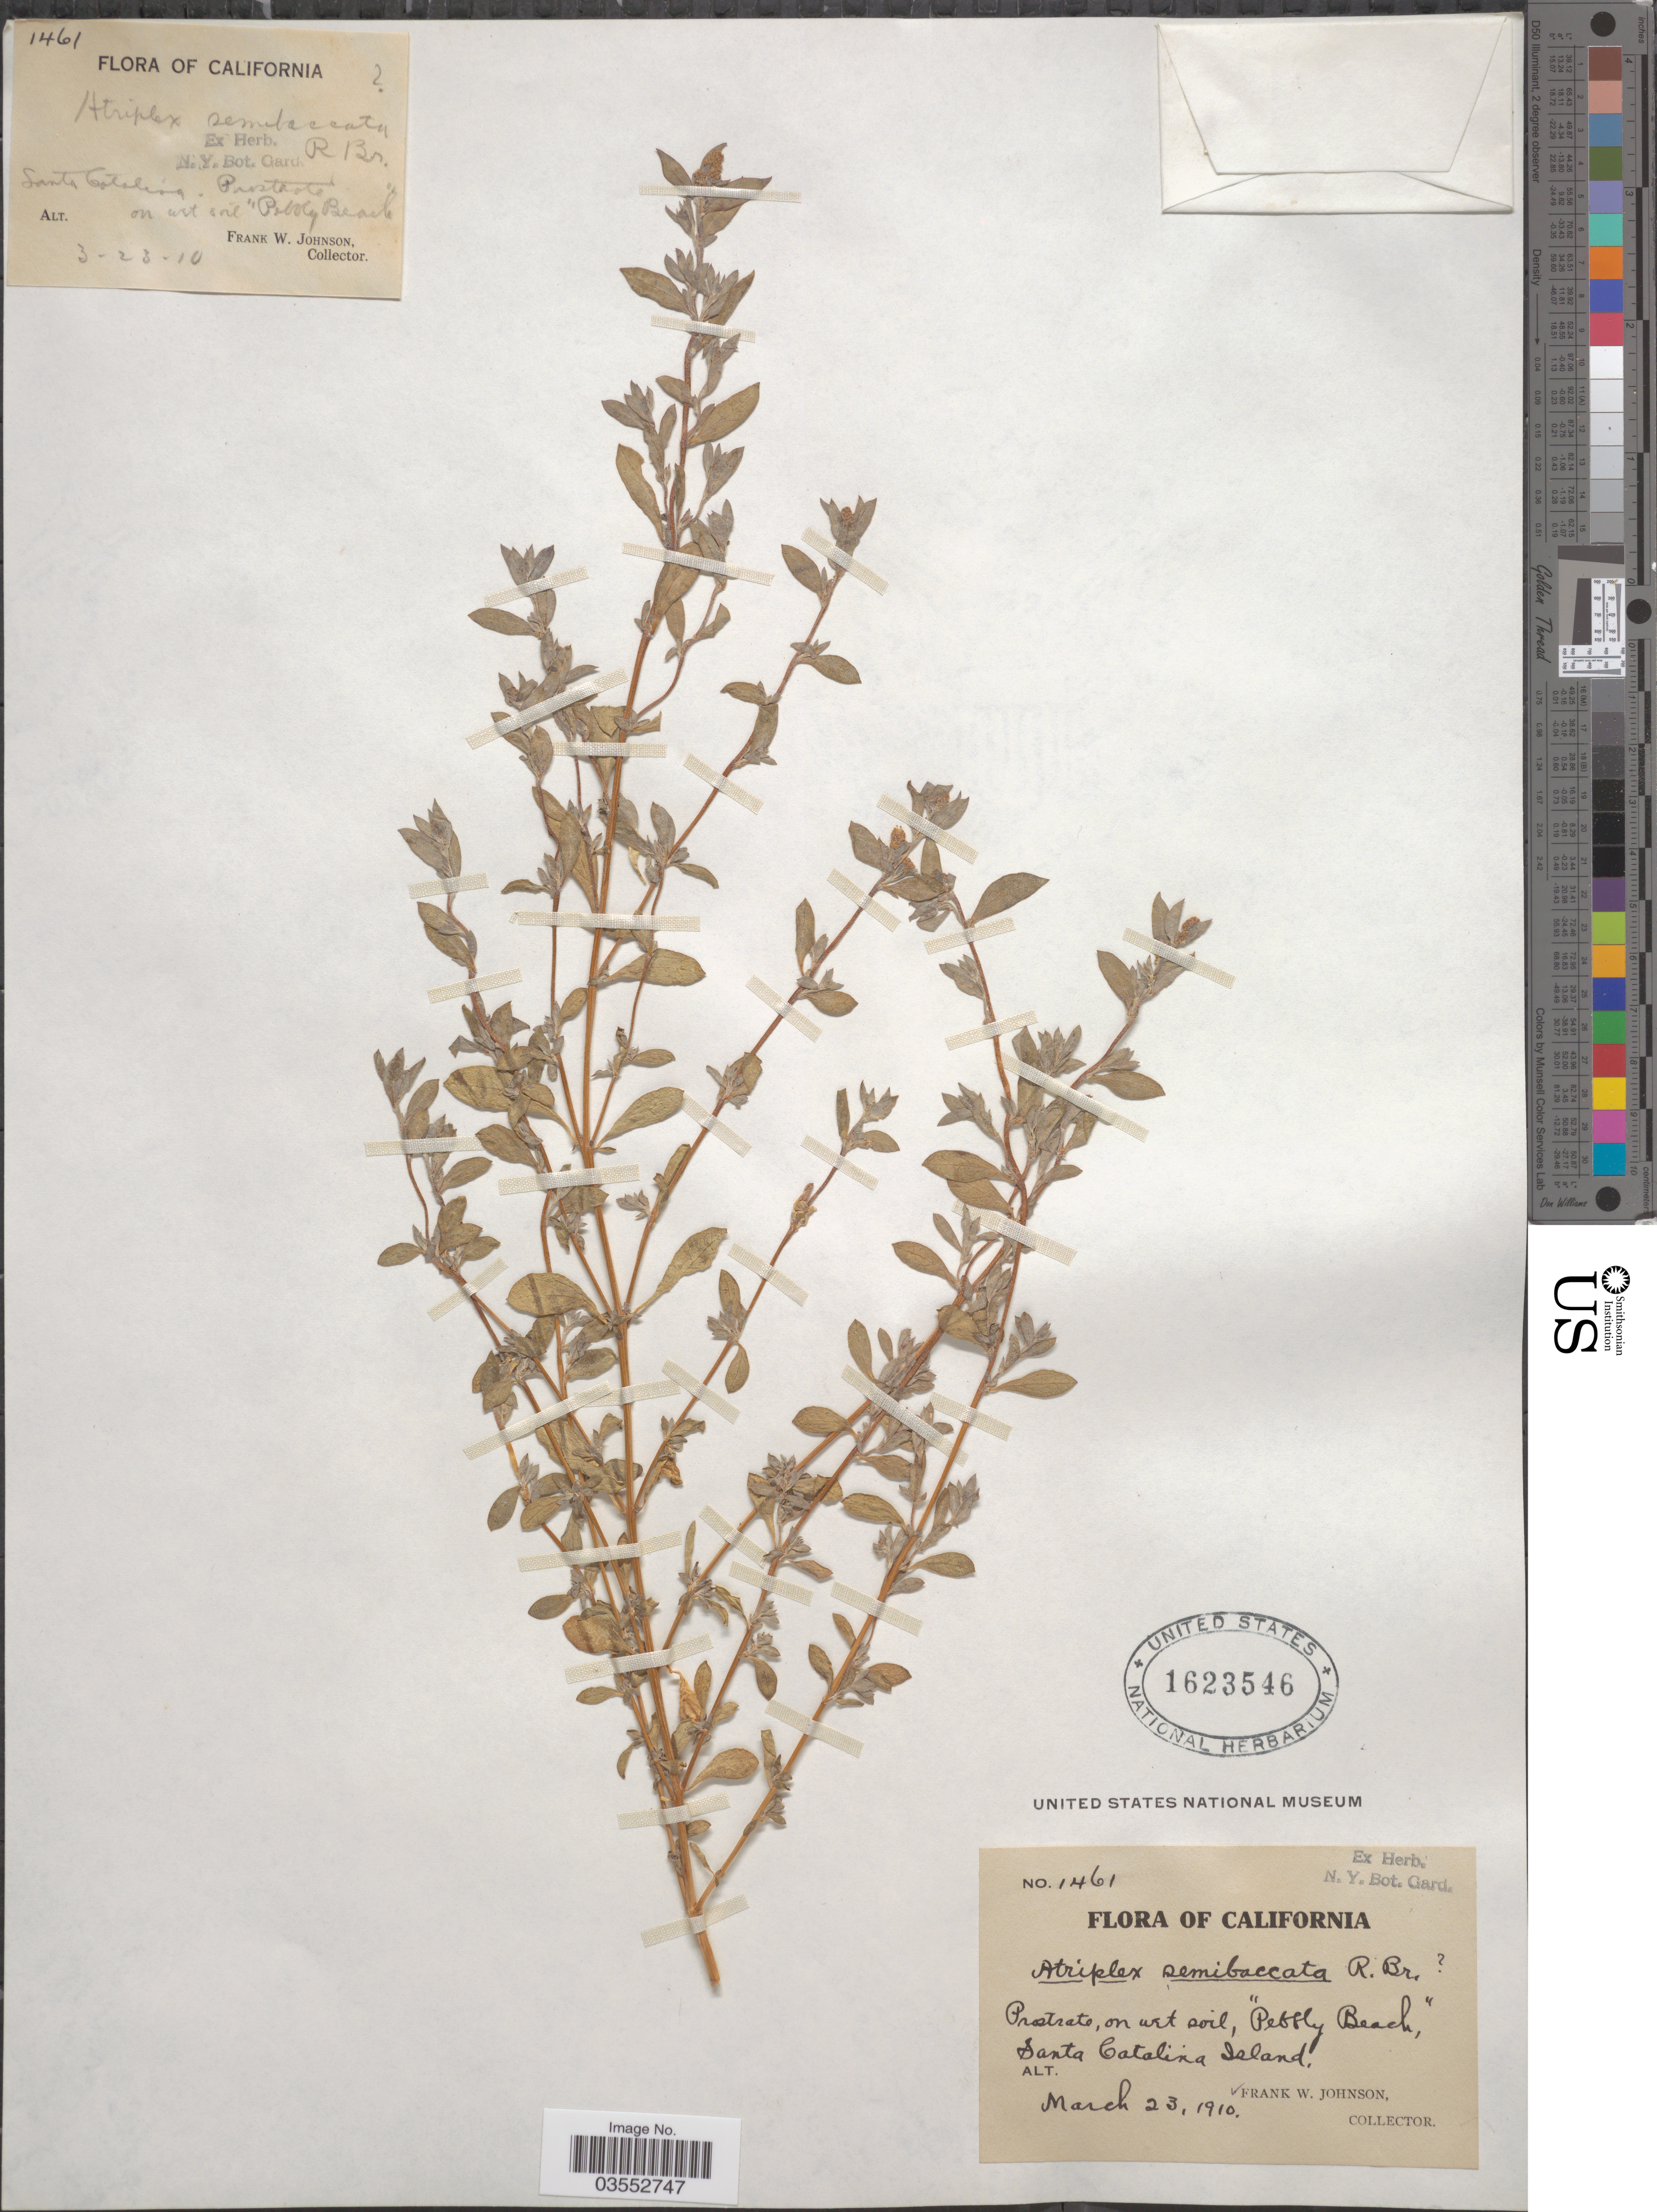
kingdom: Plantae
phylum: Tracheophyta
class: Magnoliopsida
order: Caryophyllales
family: Amaranthaceae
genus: Atriplex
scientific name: Atriplex semibaccata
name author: R. Br.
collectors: F. W. Johnson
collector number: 1461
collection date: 1910-03-23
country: United States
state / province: California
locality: Pebbly Beach,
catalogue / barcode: US 1623546